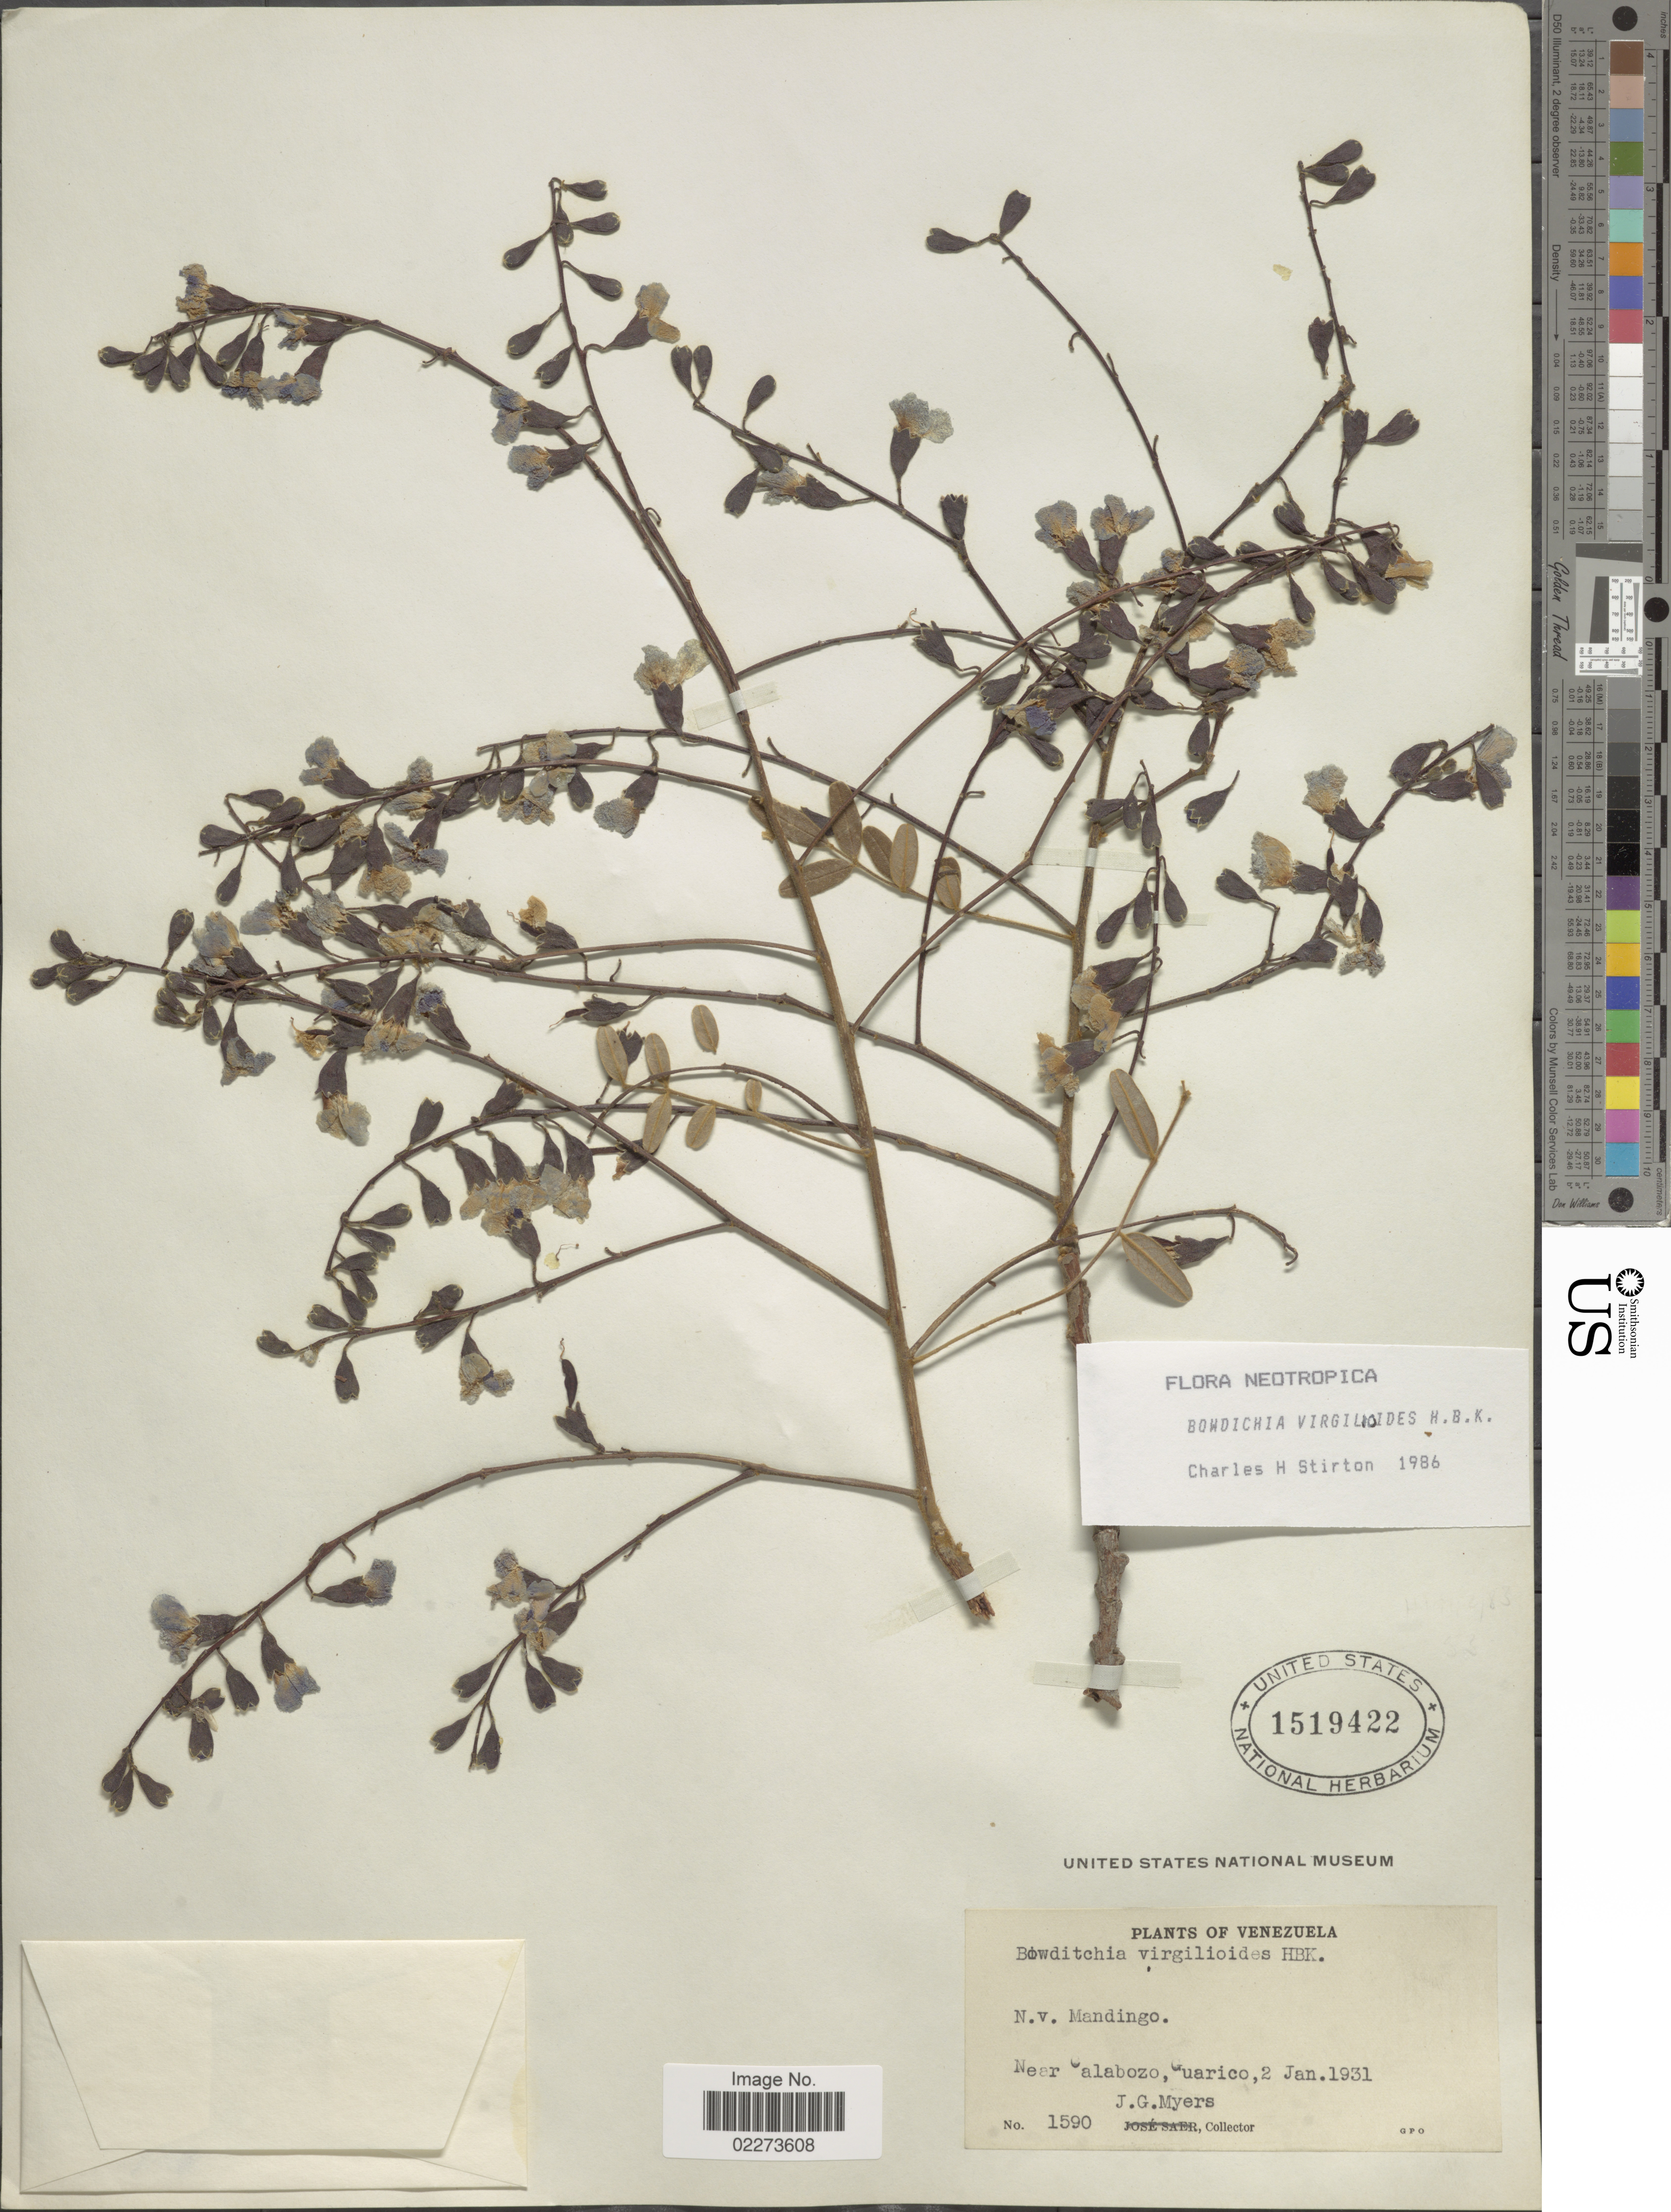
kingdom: Plantae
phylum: Tracheophyta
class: Magnoliopsida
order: Fabales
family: Fabaceae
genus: Bowdichia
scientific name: Bowdichia virgilioides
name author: Kunth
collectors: J. Myers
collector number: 1590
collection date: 1931-01-02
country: Venezuela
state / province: Guárico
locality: Near Calabozo, Guarico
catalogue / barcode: US 1519422